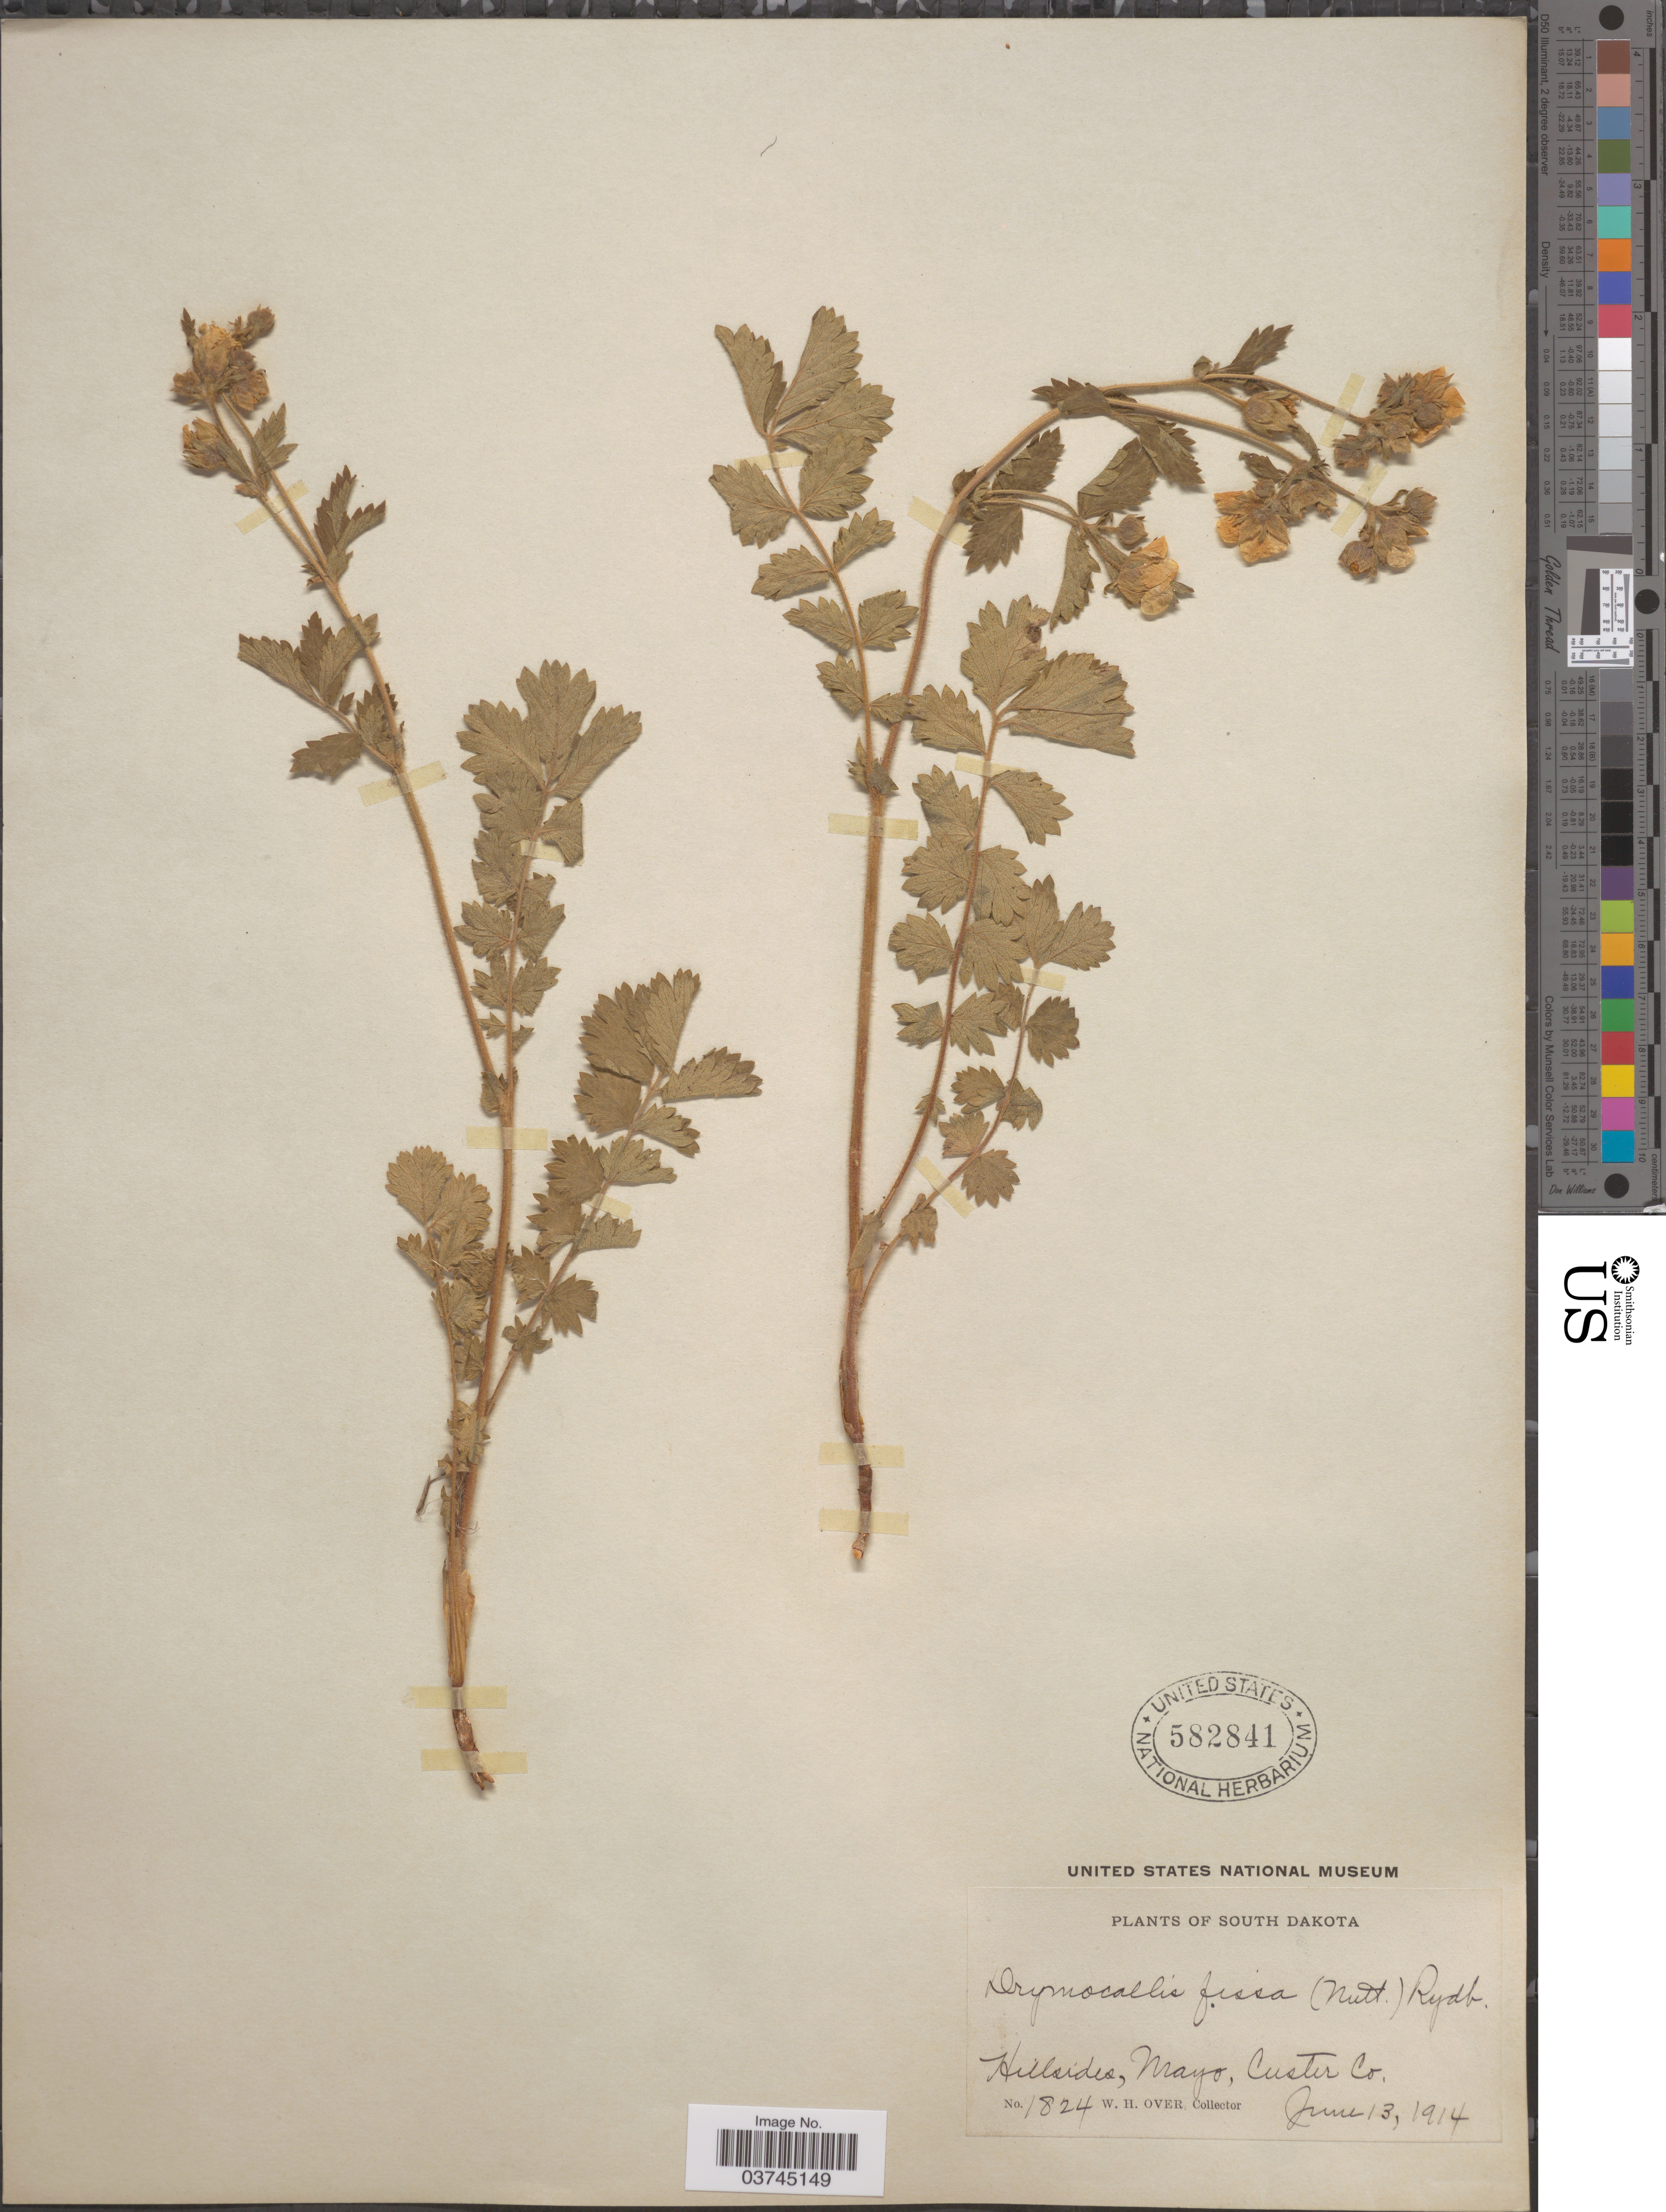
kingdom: Plantae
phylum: Tracheophyta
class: Magnoliopsida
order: Rosales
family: Rosaceae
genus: Drymocallis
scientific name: Drymocallis fissa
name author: (Nutt.) Rydb.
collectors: W. Over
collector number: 1824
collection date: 1914-06-13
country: United States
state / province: South Dakota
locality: Hillsides, Mayo, Custer Co.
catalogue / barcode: US 582841